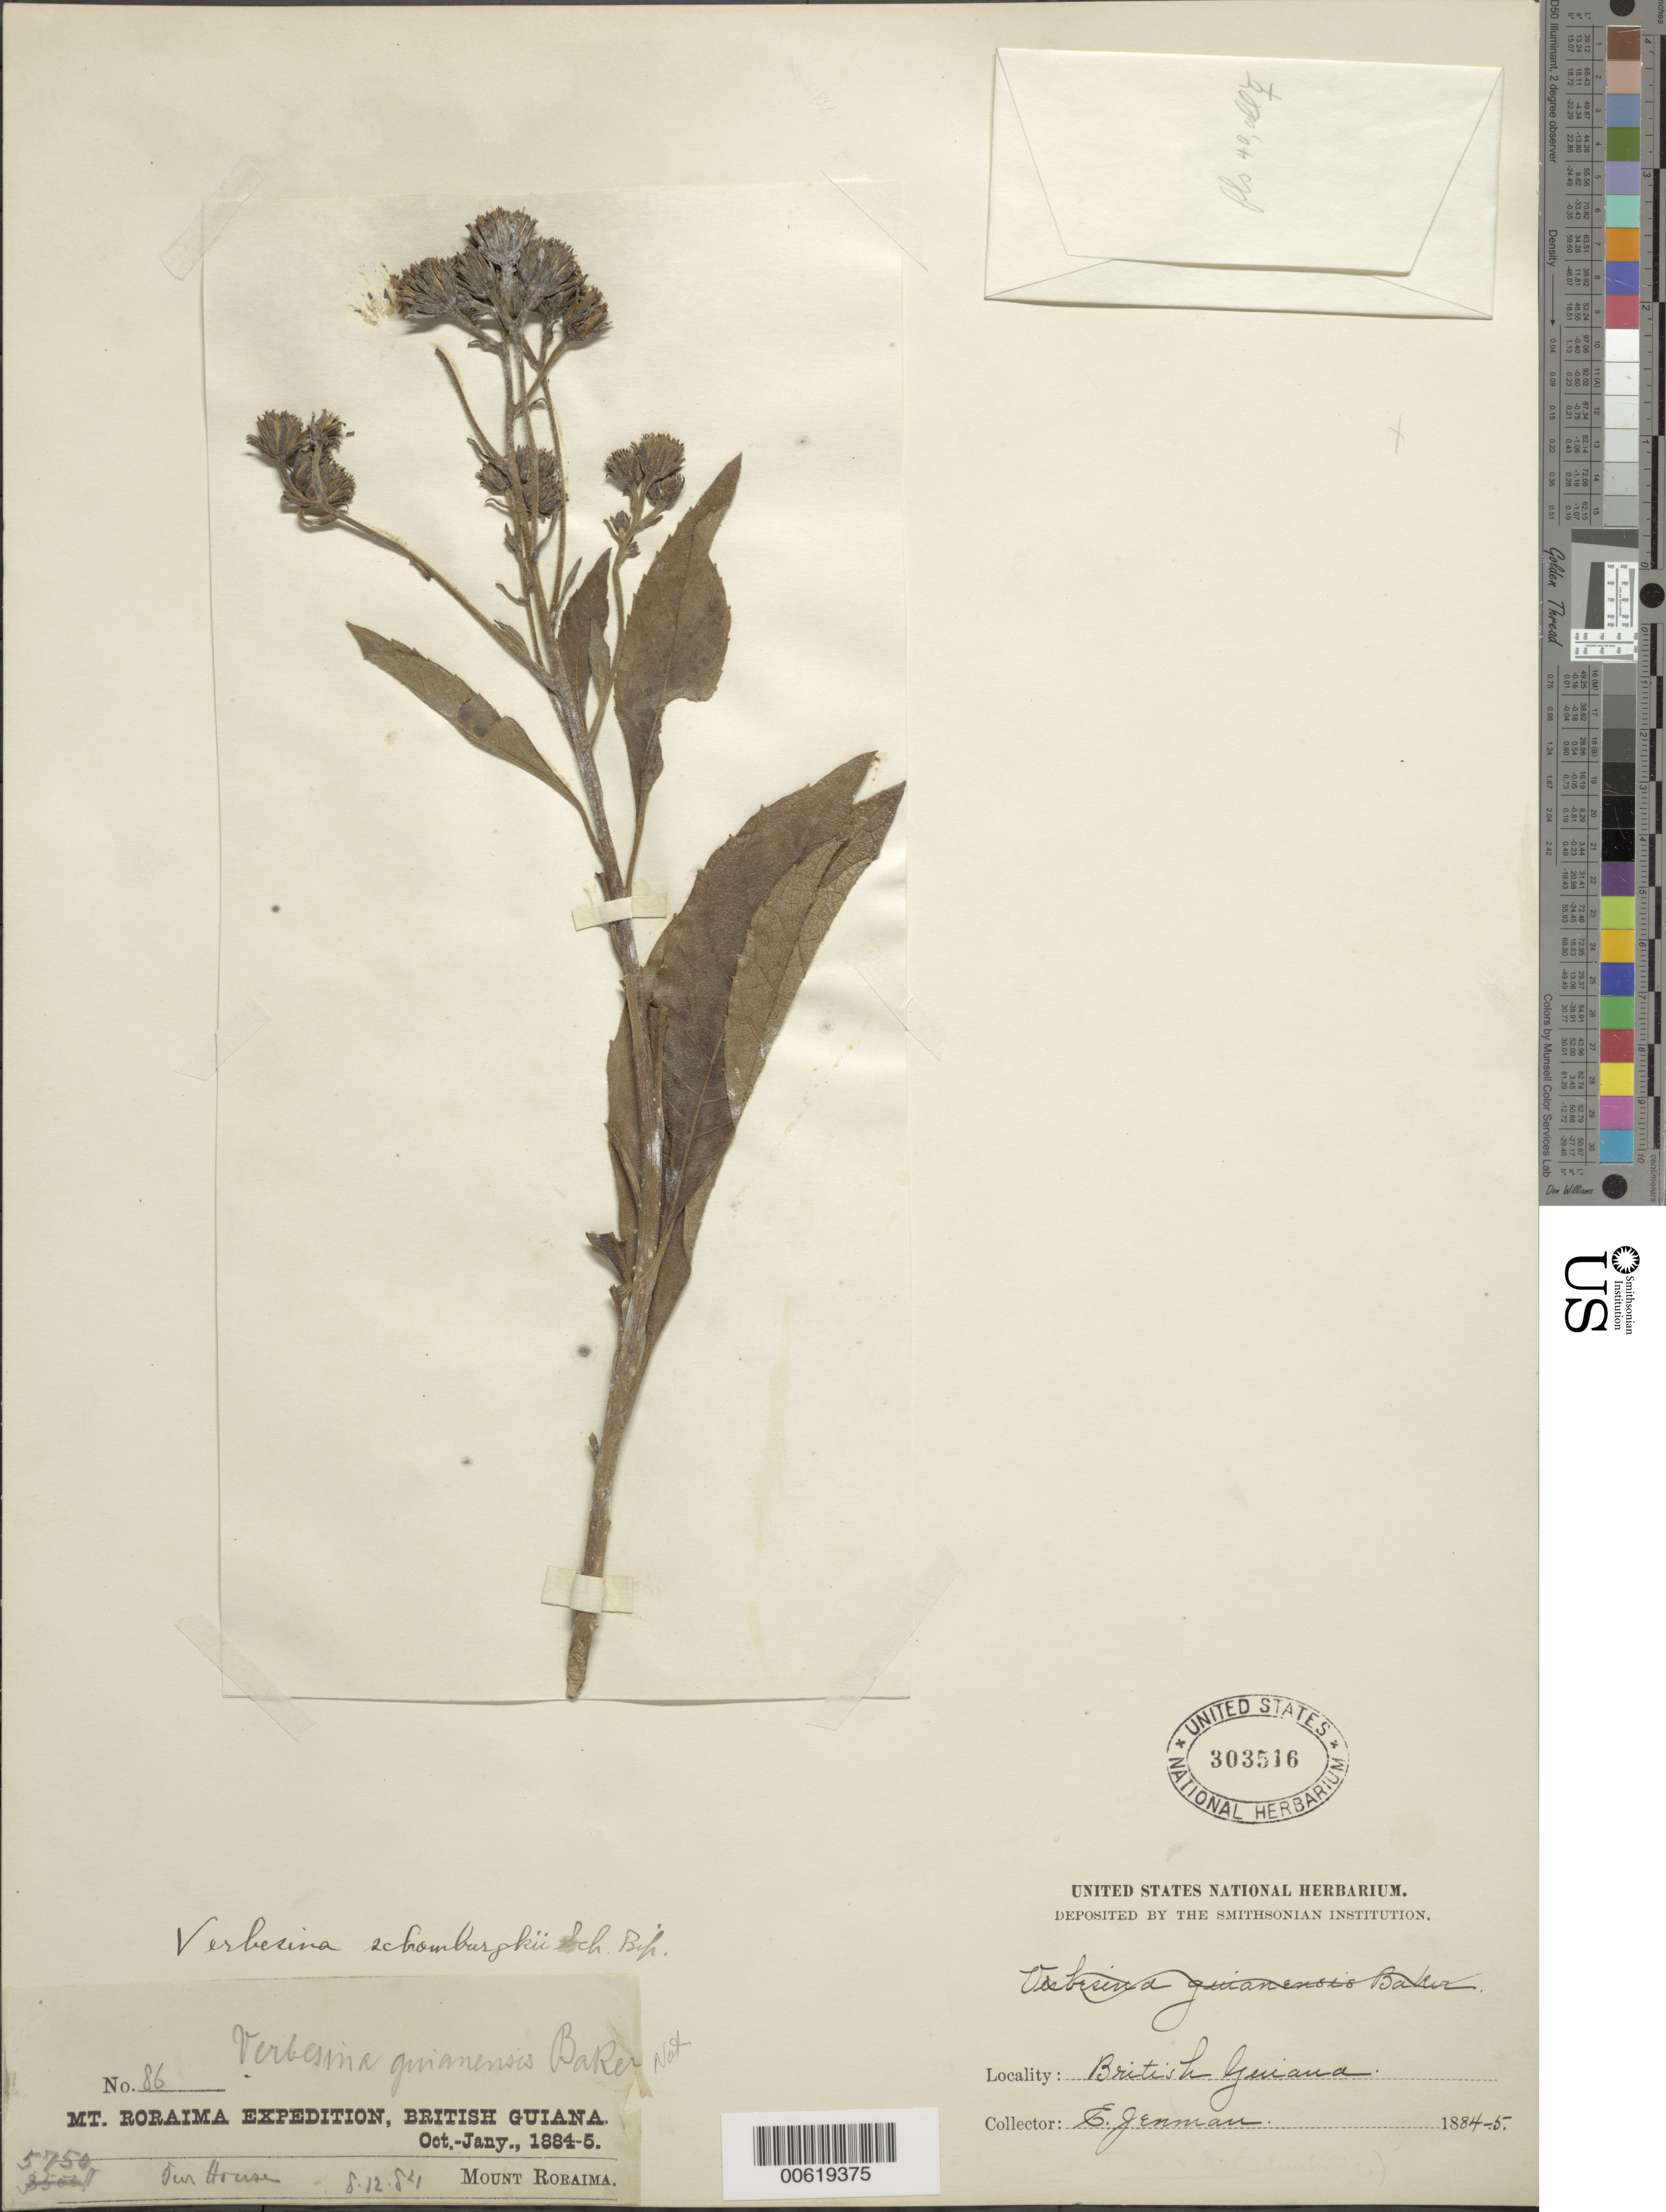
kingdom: Plantae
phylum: Tracheophyta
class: Magnoliopsida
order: Asterales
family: Asteraceae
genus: Verbesina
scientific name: Verbesina schomburgkii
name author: Sch. Bip.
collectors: G. S. Jenman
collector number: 86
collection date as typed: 8 December 1884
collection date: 1884-12-08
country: Guyana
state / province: Cuyuni-Mazaruni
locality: Mt. Roraima, "Our House"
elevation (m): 526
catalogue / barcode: US 303516